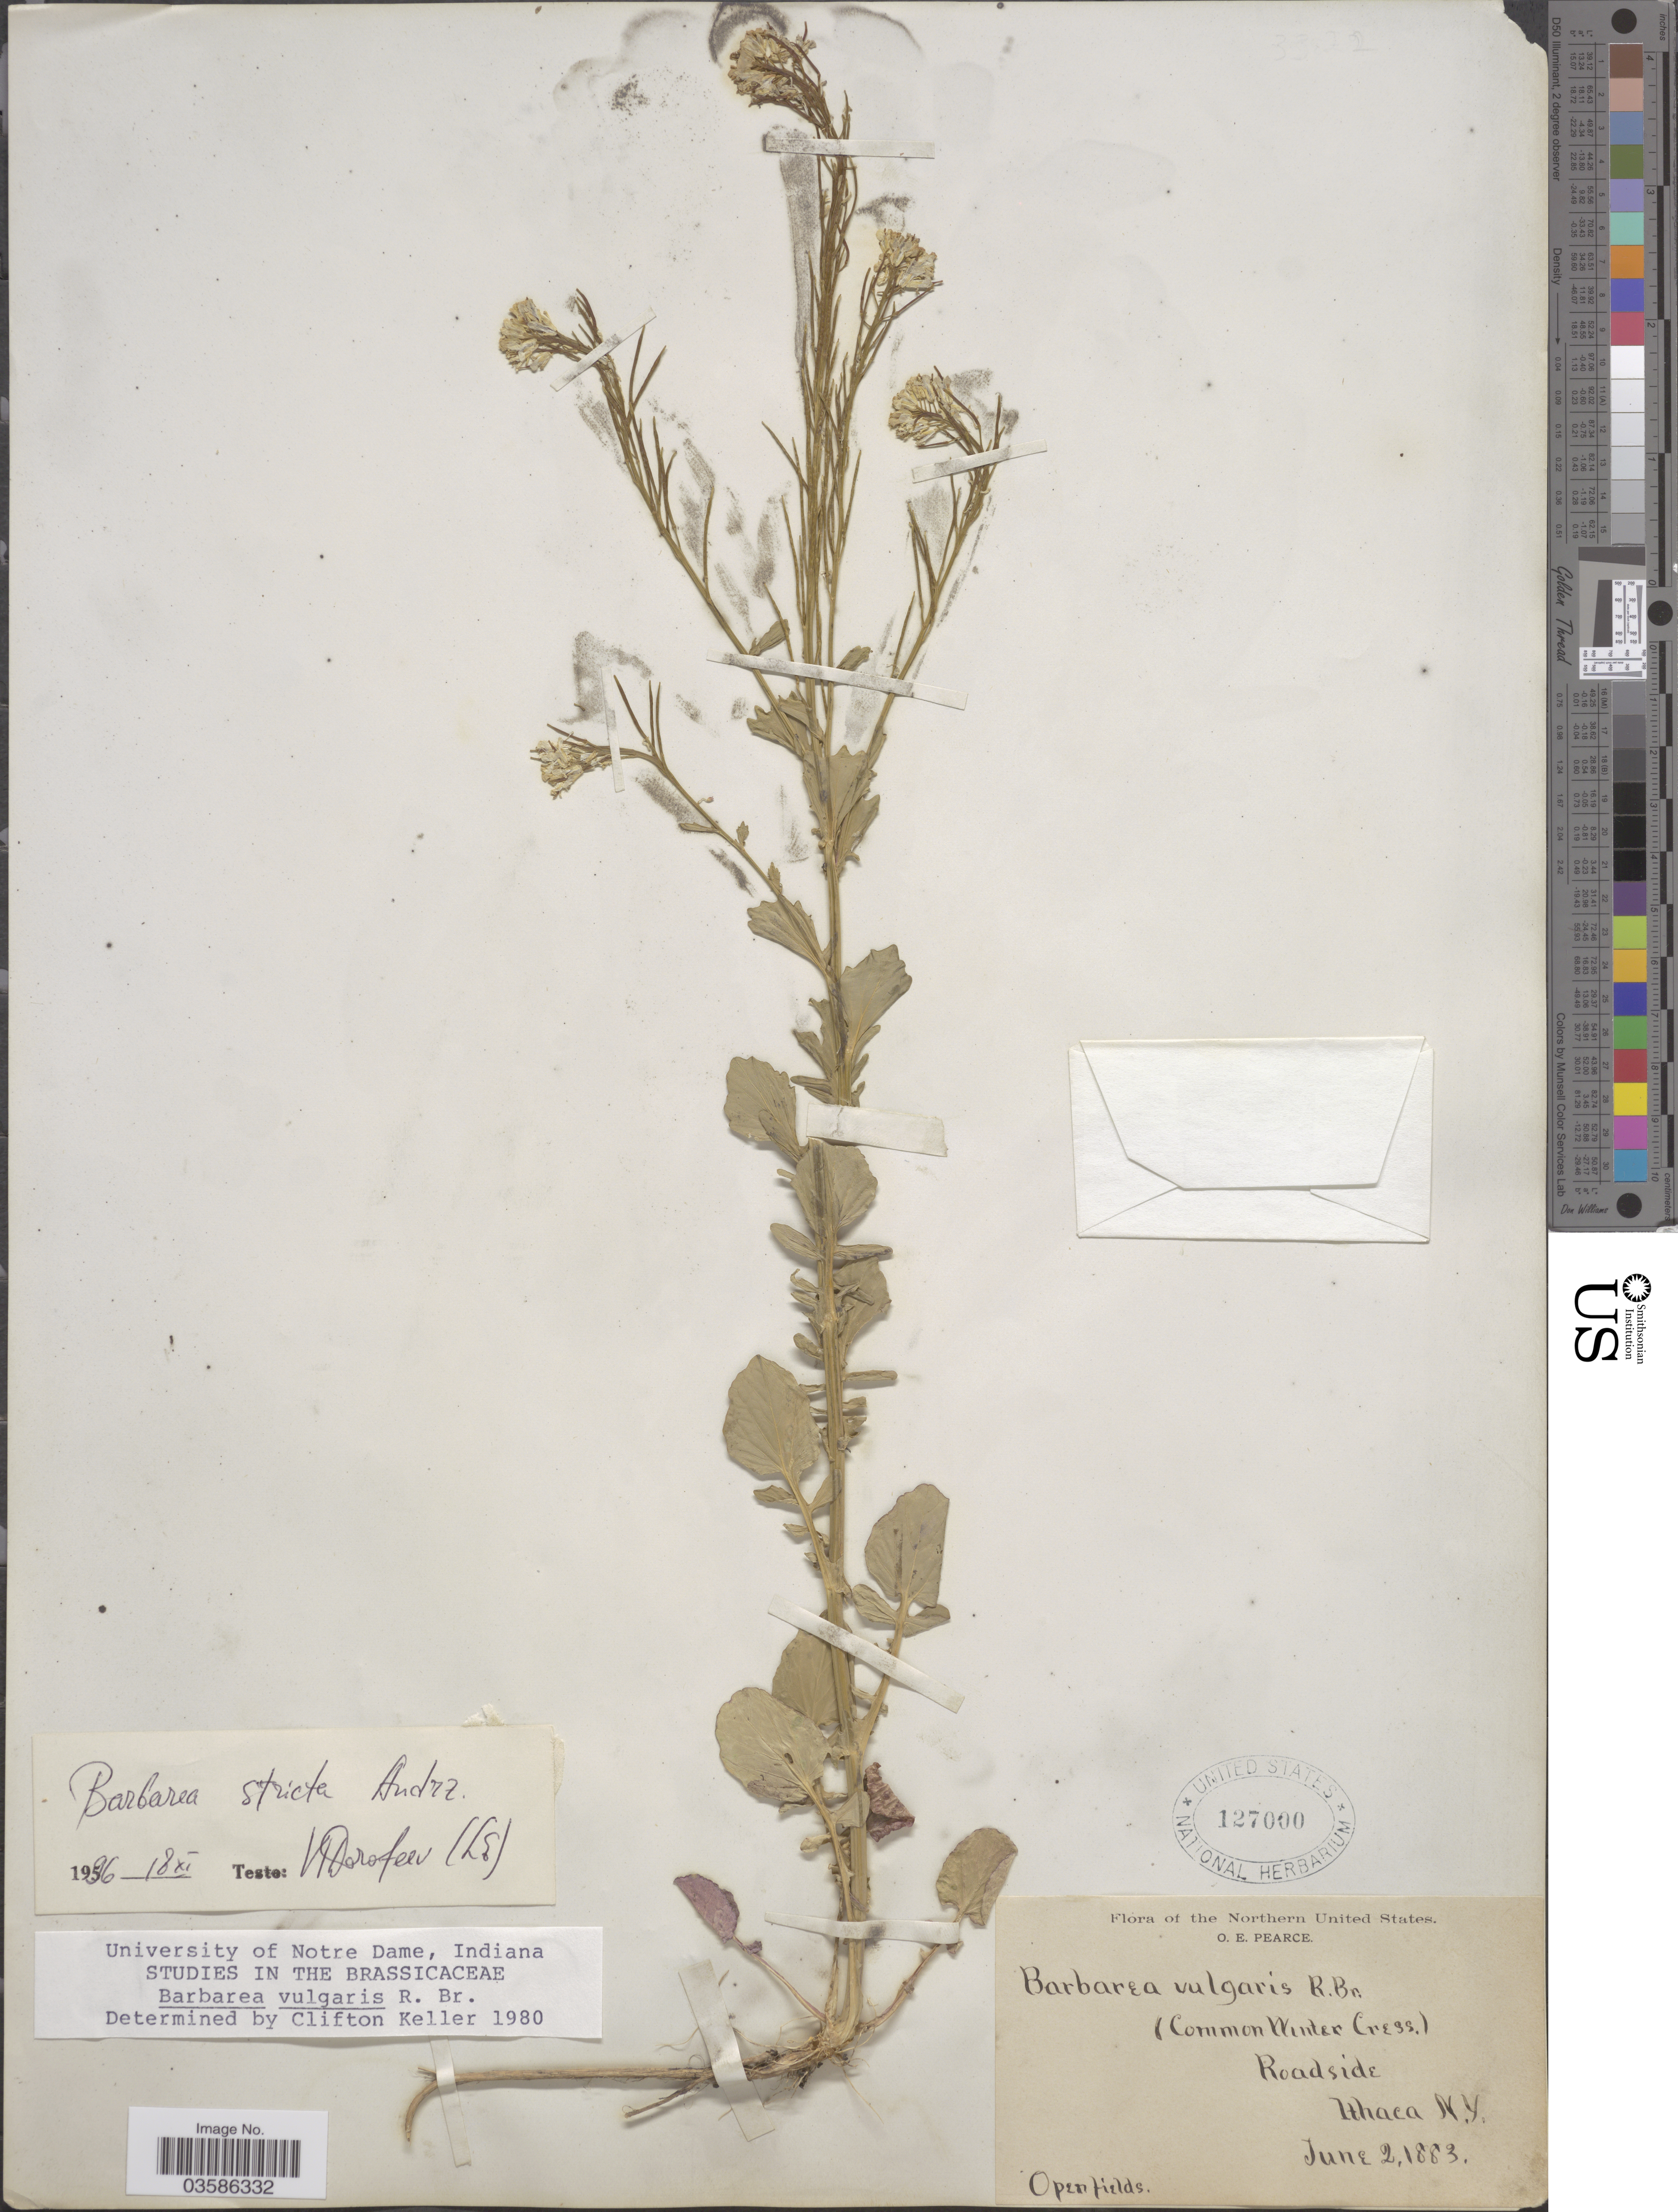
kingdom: Plantae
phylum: Tracheophyta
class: Magnoliopsida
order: Brassicales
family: Brassicaceae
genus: Barbarea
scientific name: Barbarea stricta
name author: Andrz.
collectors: O. E. Pearce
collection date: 1883-06-02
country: United States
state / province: New York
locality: Northern United States. Roadside. Ithaca.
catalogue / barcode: US 127000